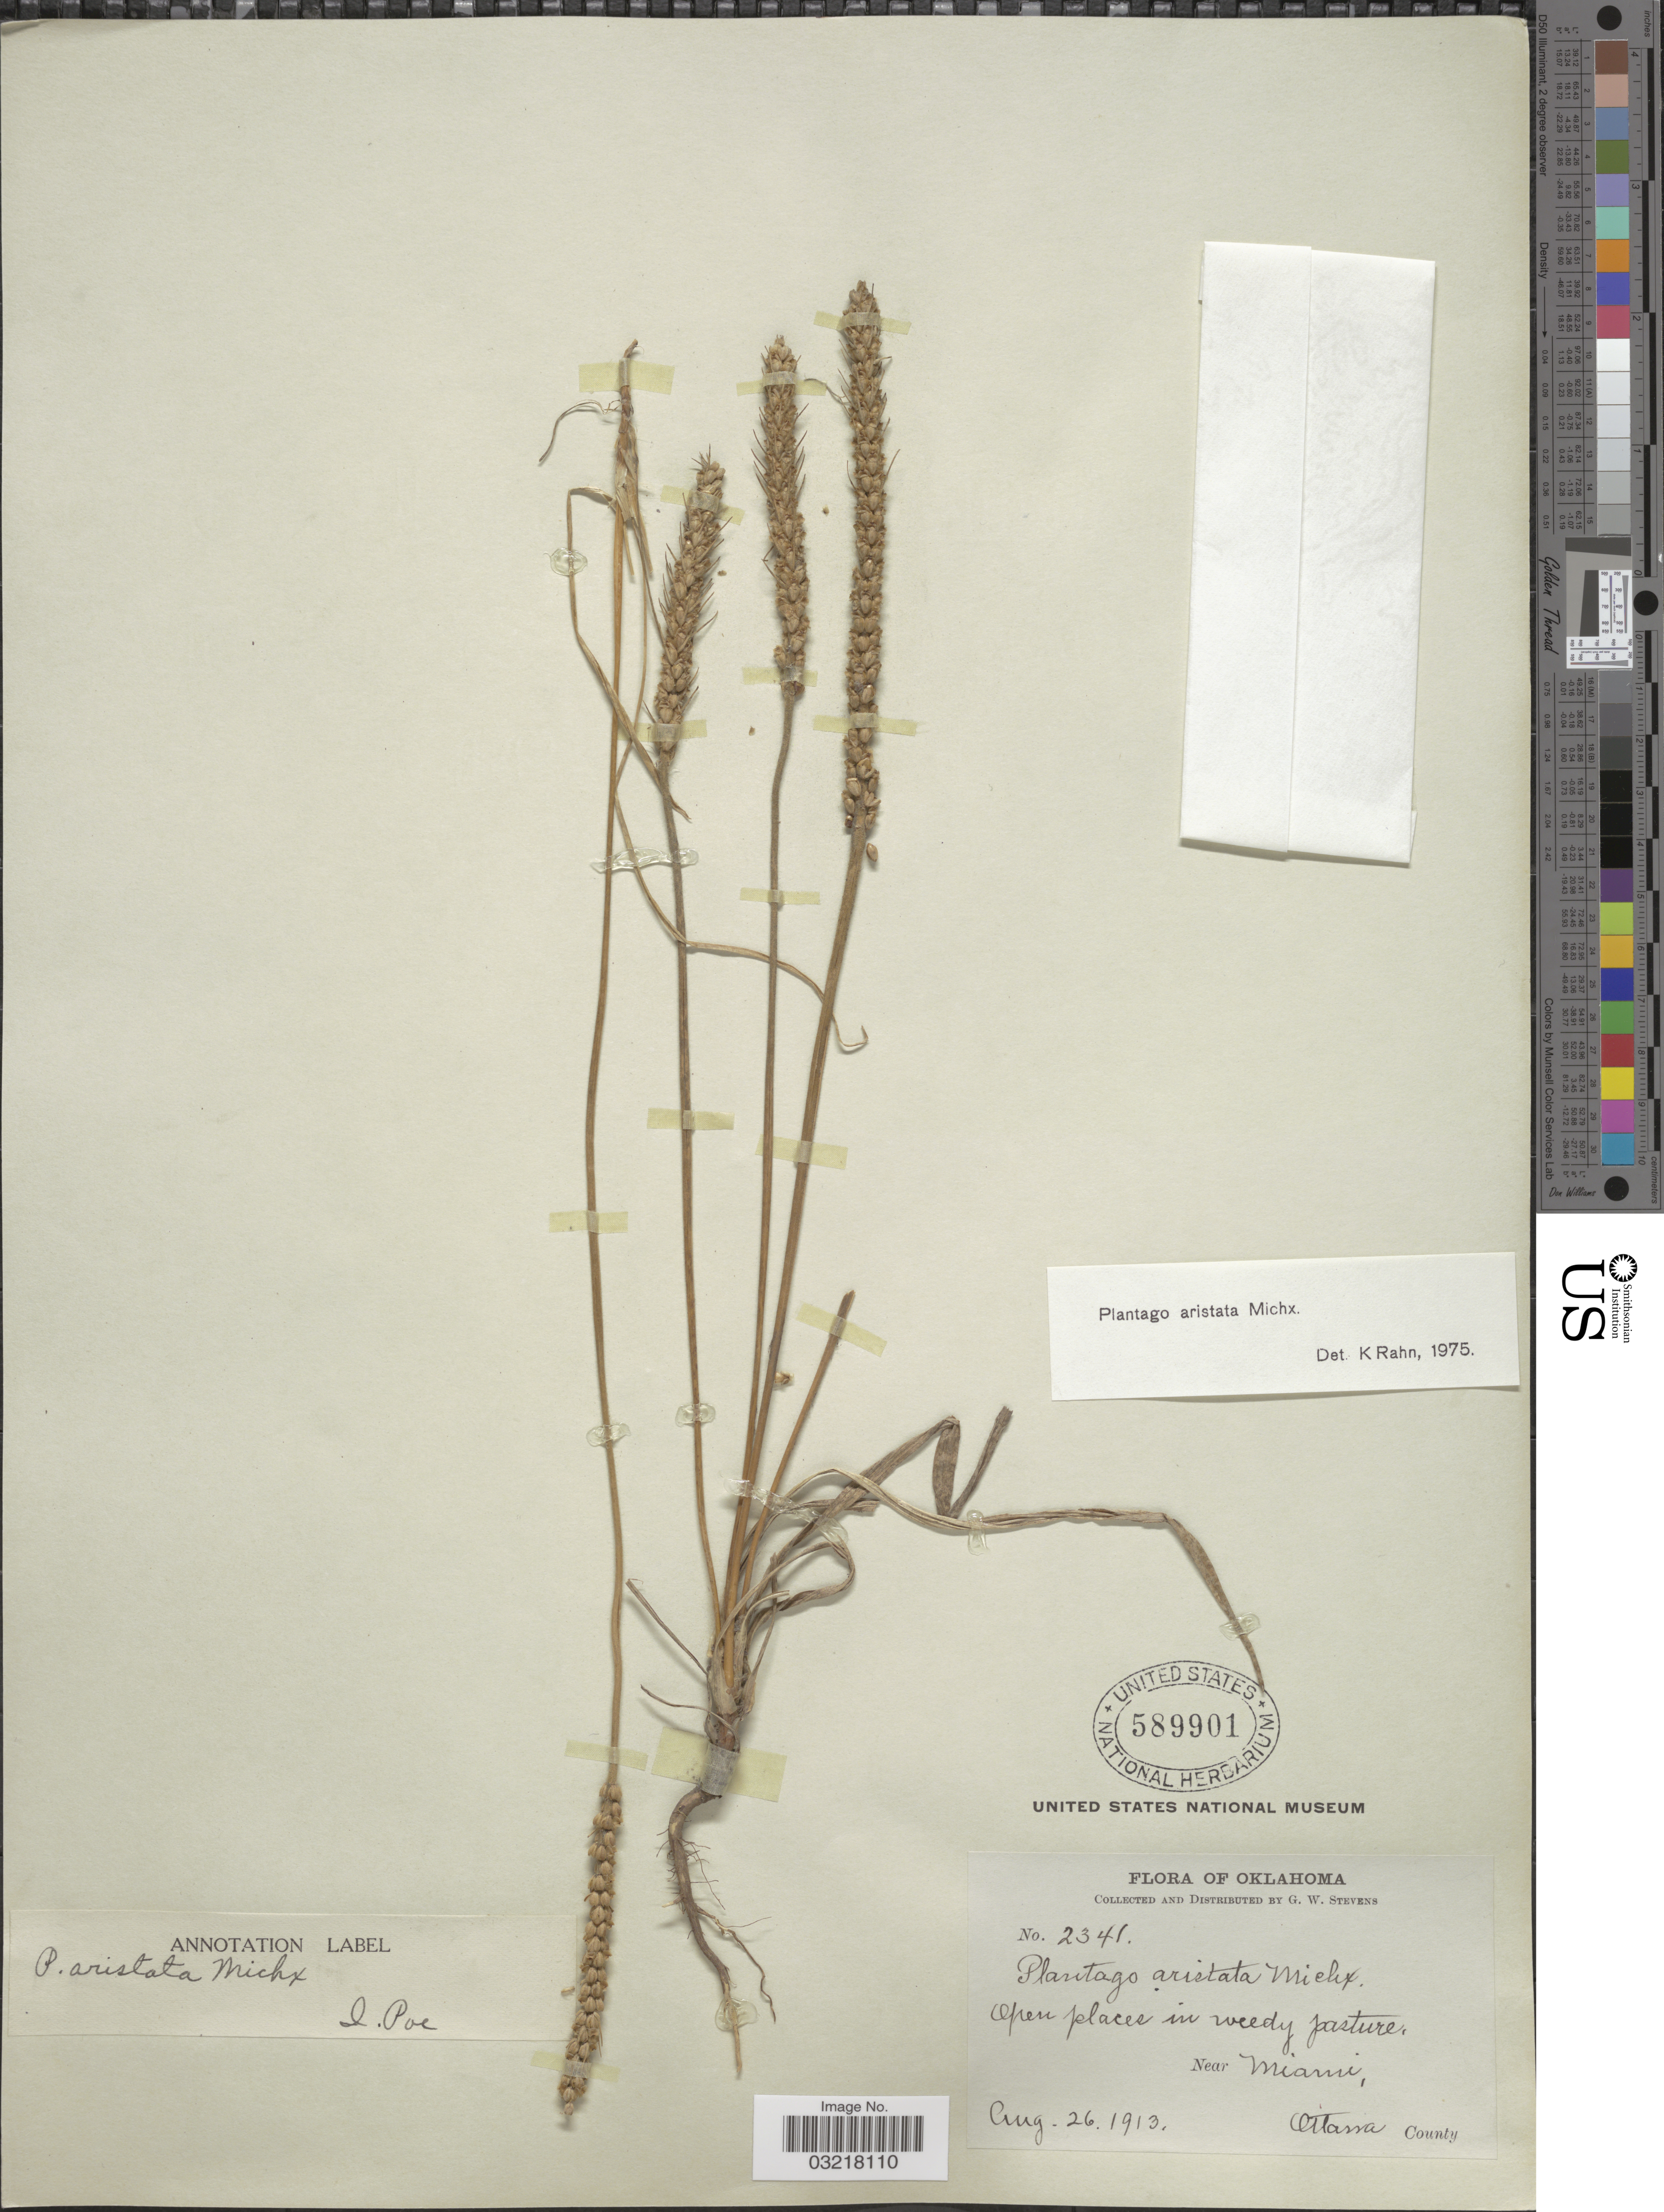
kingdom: Plantae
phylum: Tracheophyta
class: Magnoliopsida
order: Lamiales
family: Plantaginaceae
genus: Plantago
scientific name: Plantago aristata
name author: Michx.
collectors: G. W. Stevens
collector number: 2341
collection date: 1913-08-26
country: United States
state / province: Oklahoma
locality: Near Miami, Ottawa County.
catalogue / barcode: US 589901